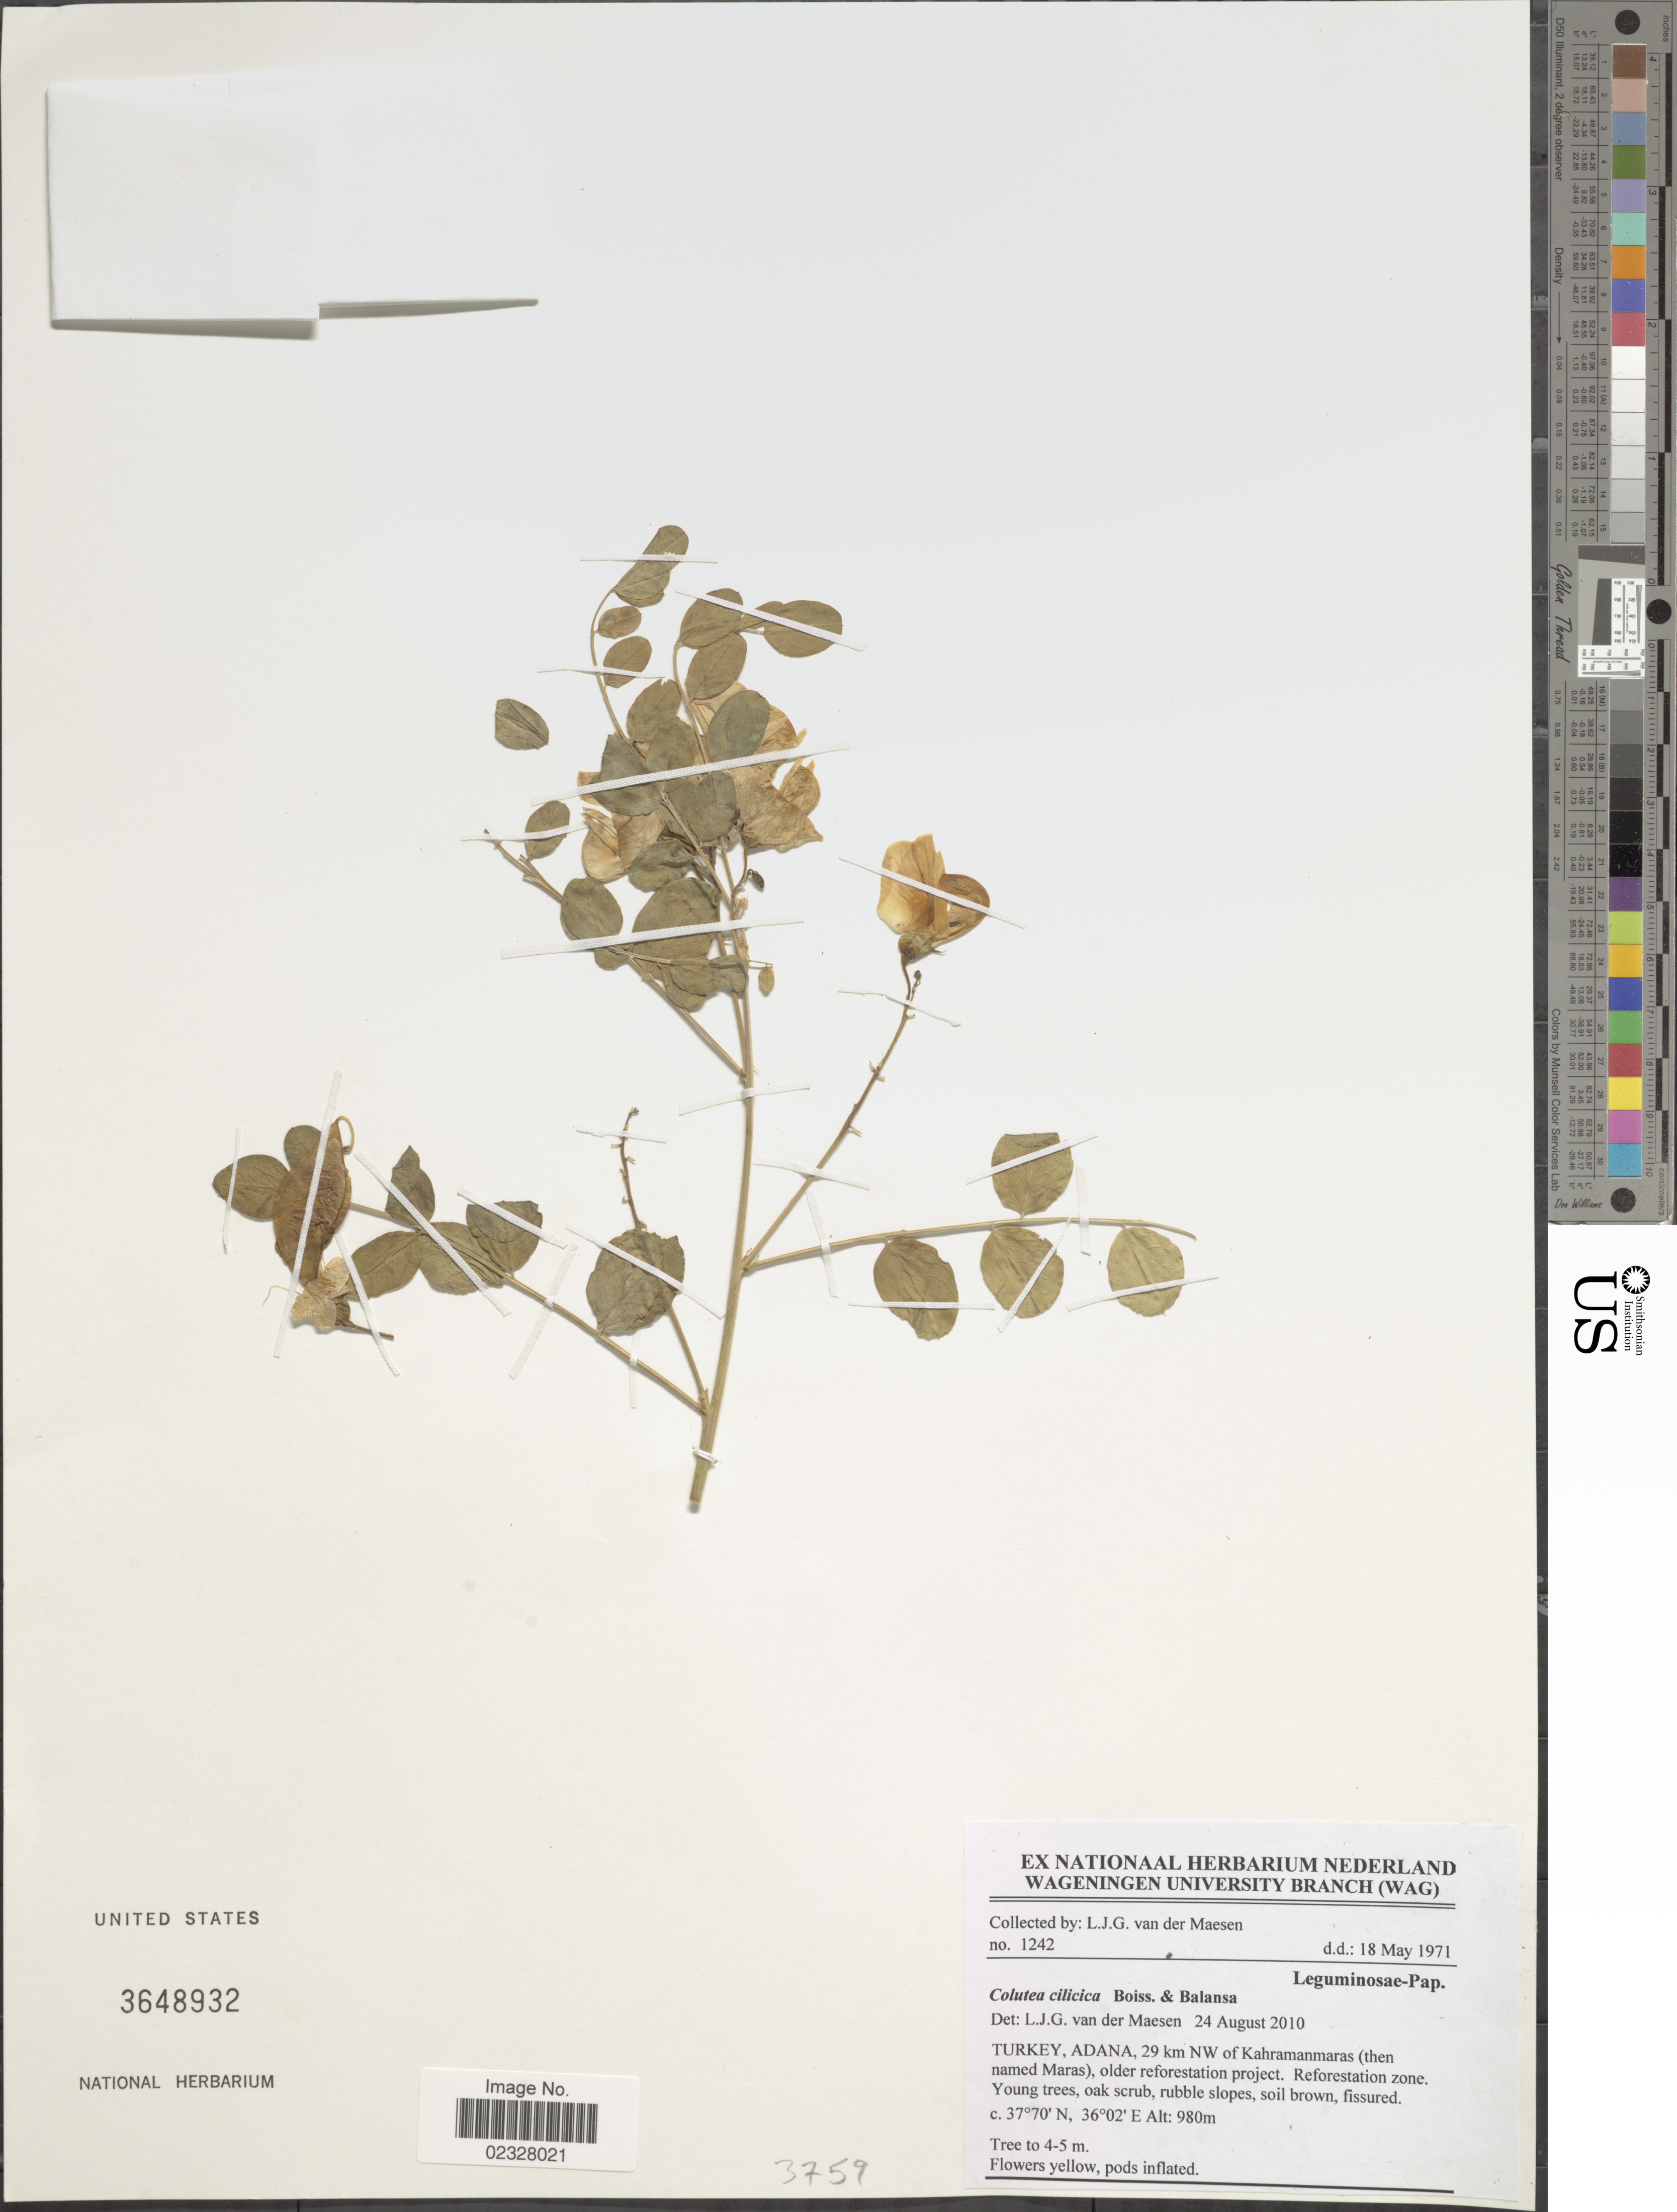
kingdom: Plantae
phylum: Tracheophyta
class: Magnoliopsida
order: Fabales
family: Fabaceae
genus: Colutea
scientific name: Colutea cilicica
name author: Boiss. & Balansa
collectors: L. van der Maesen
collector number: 1242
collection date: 1971-05-18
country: Turkey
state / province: Adana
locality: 29 km NW of Kahramanmaras (then named Maras), older reforestation project. Reforestation Zone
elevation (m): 980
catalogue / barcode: US 3648932